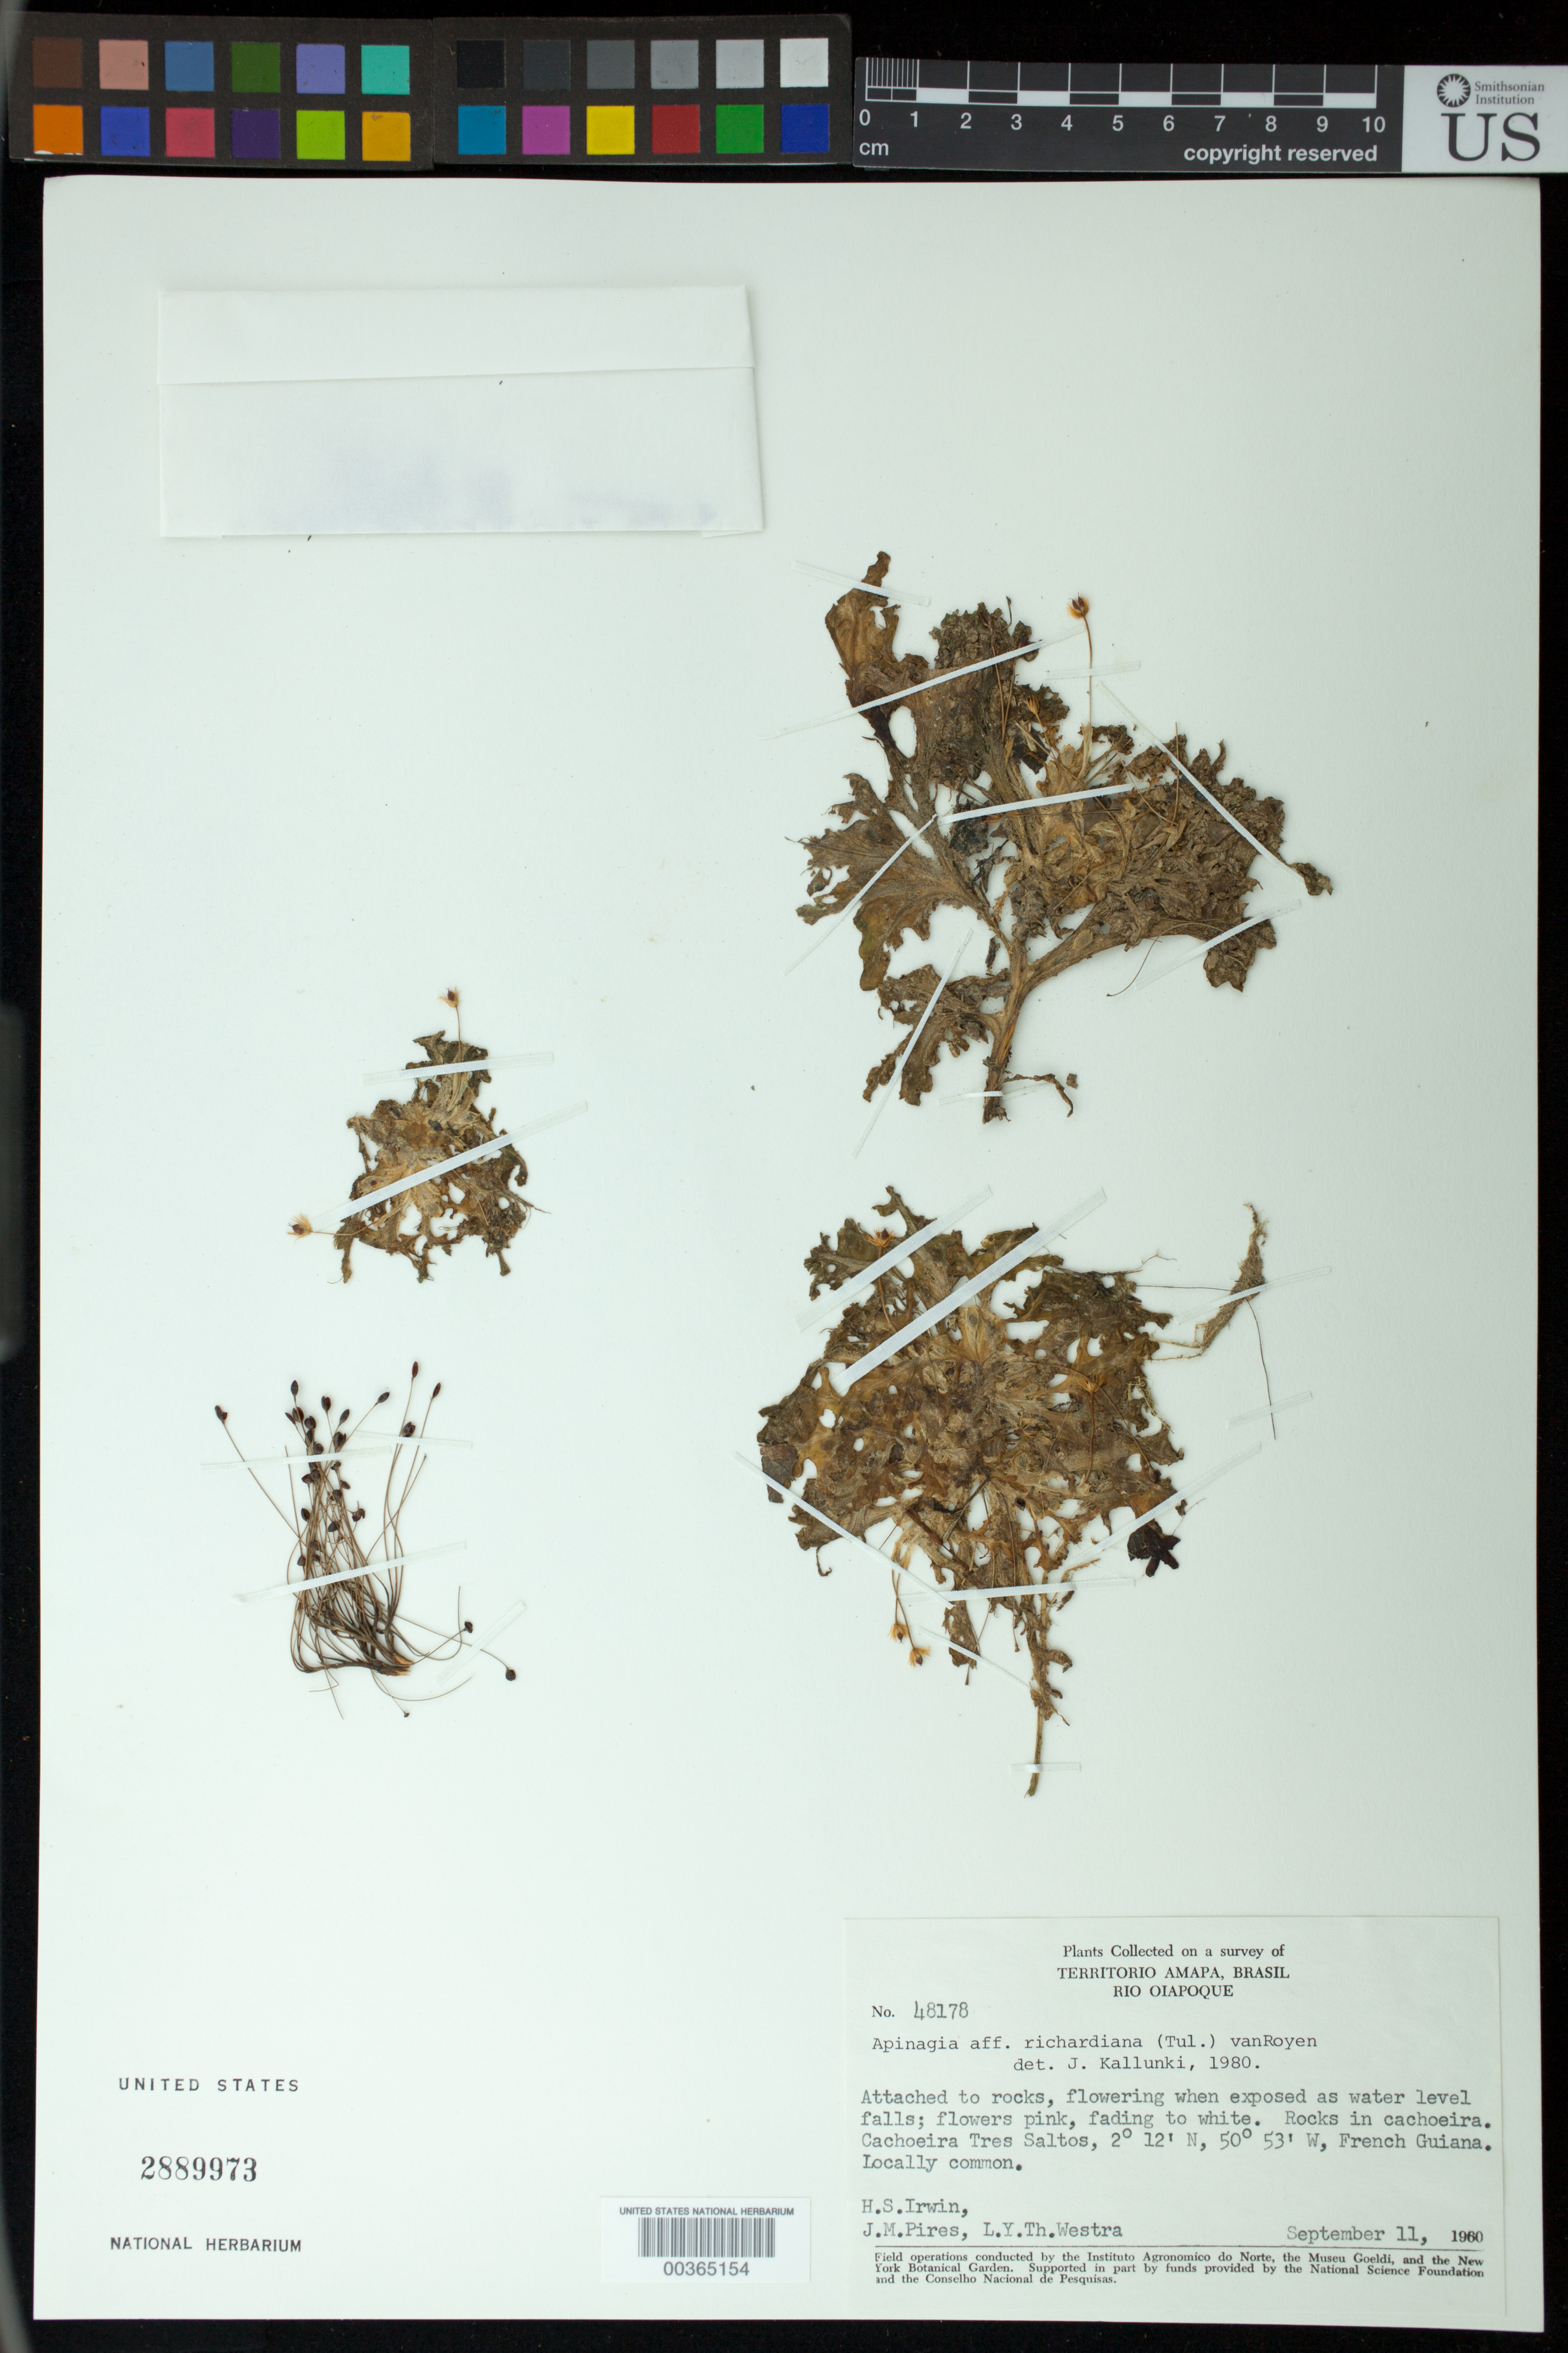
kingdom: Plantae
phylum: Tracheophyta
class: Magnoliopsida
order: Malpighiales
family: Podostemaceae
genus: Apinagia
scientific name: Apinagia richardiana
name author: (Tul.) P. Royen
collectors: H. Irwin, J. M. Pires & L. Y. T. Westra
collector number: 48178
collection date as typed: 11 Sep 1960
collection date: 1960-09-11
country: French Guiana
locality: Cachoeira tres saltos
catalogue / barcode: US 2889973